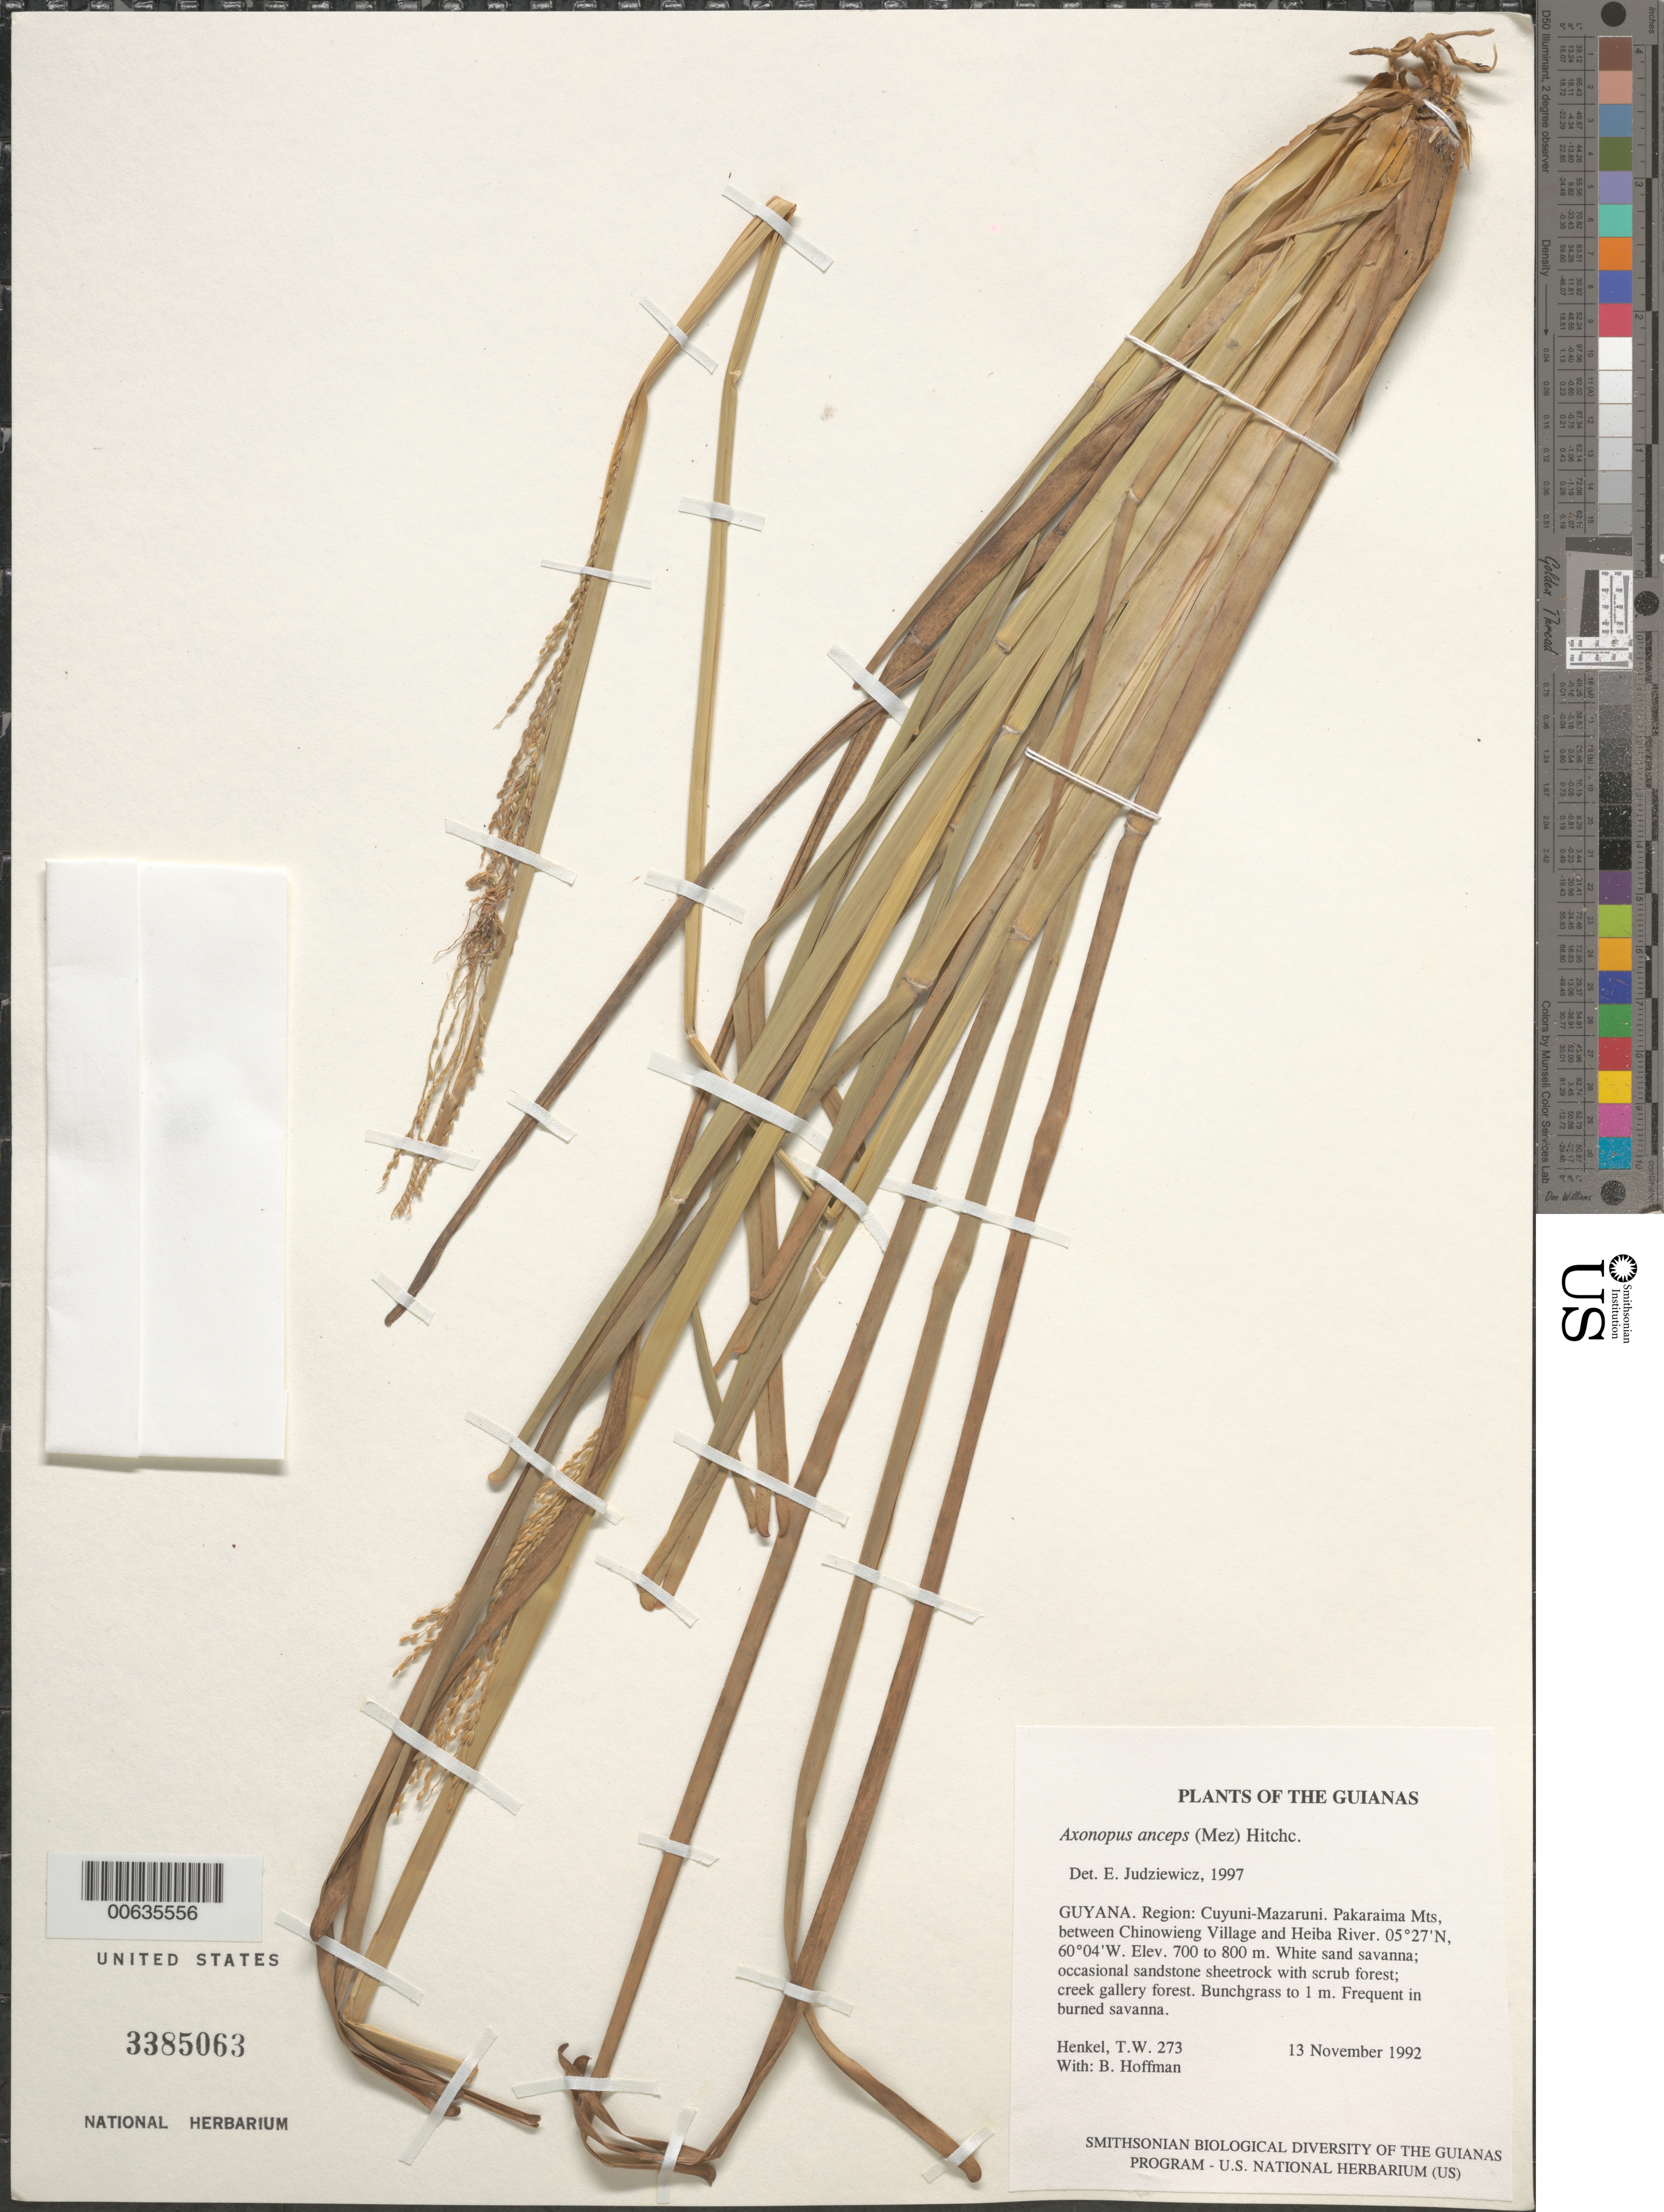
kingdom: Plantae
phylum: Tracheophyta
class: Liliopsida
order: Poales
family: Poaceae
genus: Axonopus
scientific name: Axonopus anceps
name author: (Mez) Hitchc.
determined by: Judziewicz, E. J.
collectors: T. Henkel & B. Hoffman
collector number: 273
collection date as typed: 13 November 1992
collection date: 1992-11-13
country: Guyana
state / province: Cuyuni-Mazaruni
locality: Pakaraima Mts, between Chinowieng Village and Heiba River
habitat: White sand savanna; occasional sandstone sheetrock with scrub forest; creek gallery forest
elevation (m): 700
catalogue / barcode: US 3385063